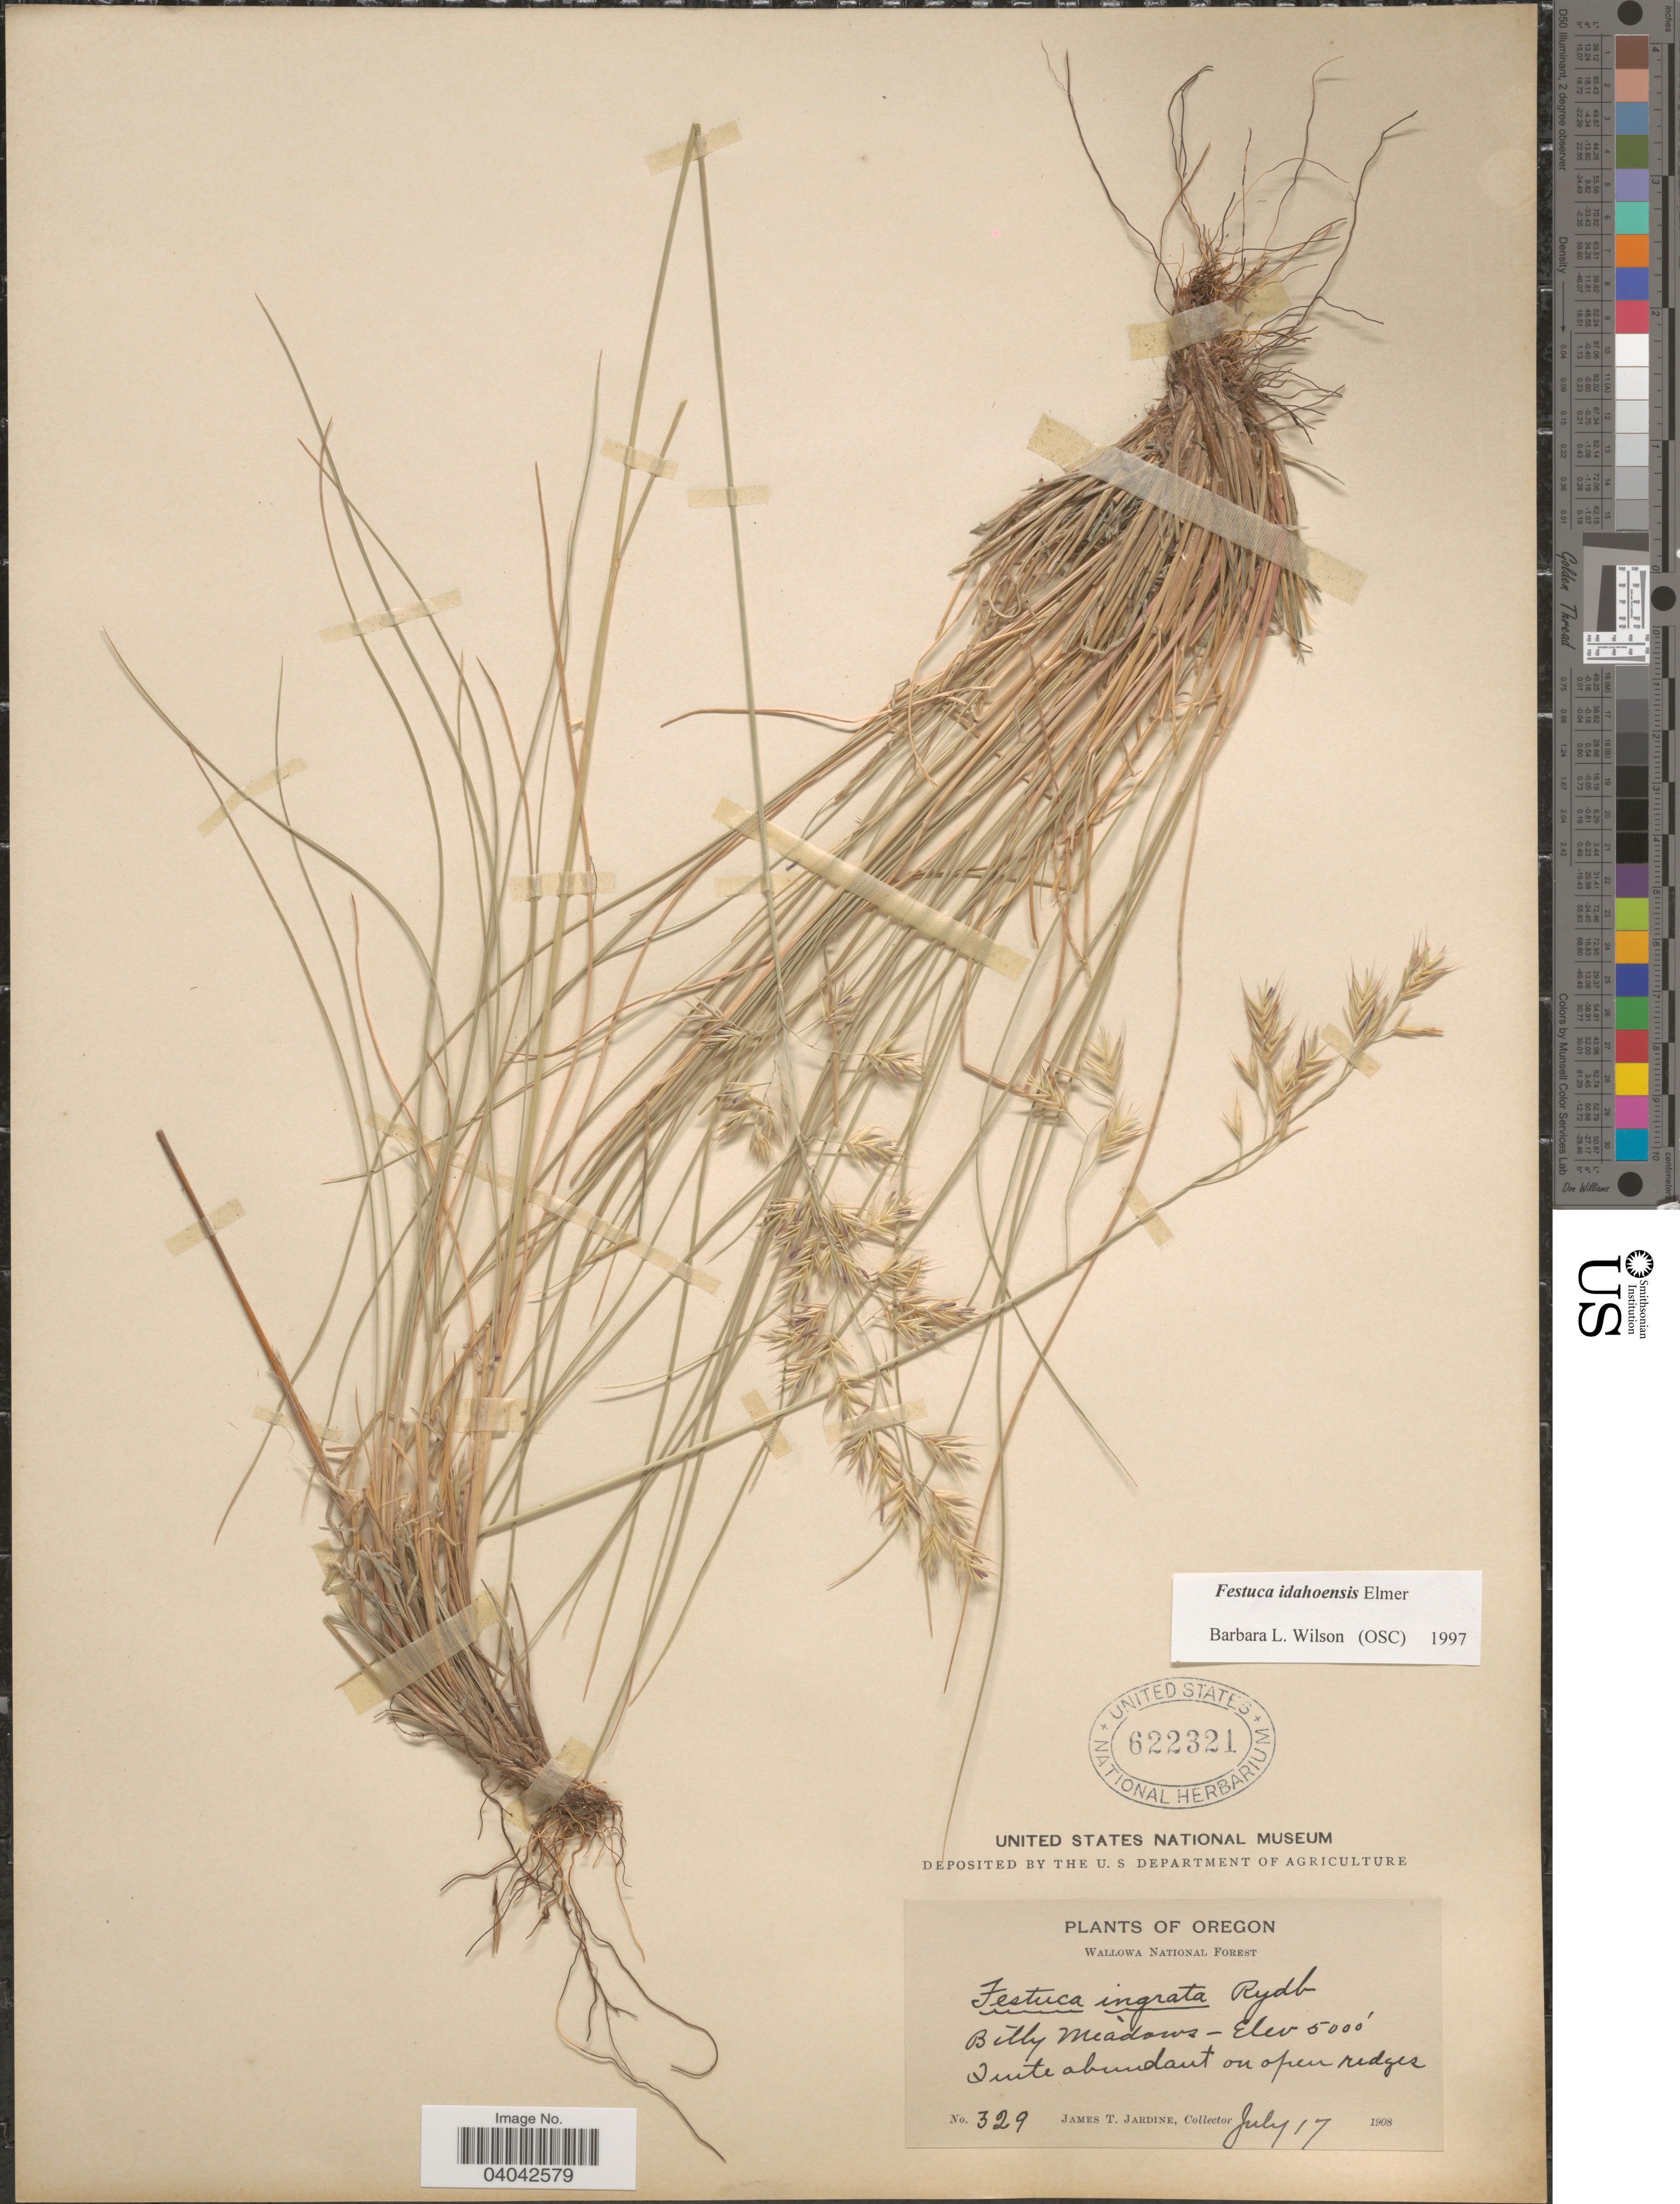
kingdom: Plantae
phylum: Tracheophyta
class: Liliopsida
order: Poales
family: Poaceae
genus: Festuca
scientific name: Festuca idahoensis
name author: Elmer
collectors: J. T. Jardine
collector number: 329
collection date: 1908-07-17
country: United States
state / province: Oregon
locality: Wallowa National Forest. Billy Meadows.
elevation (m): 1524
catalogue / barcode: US 622321